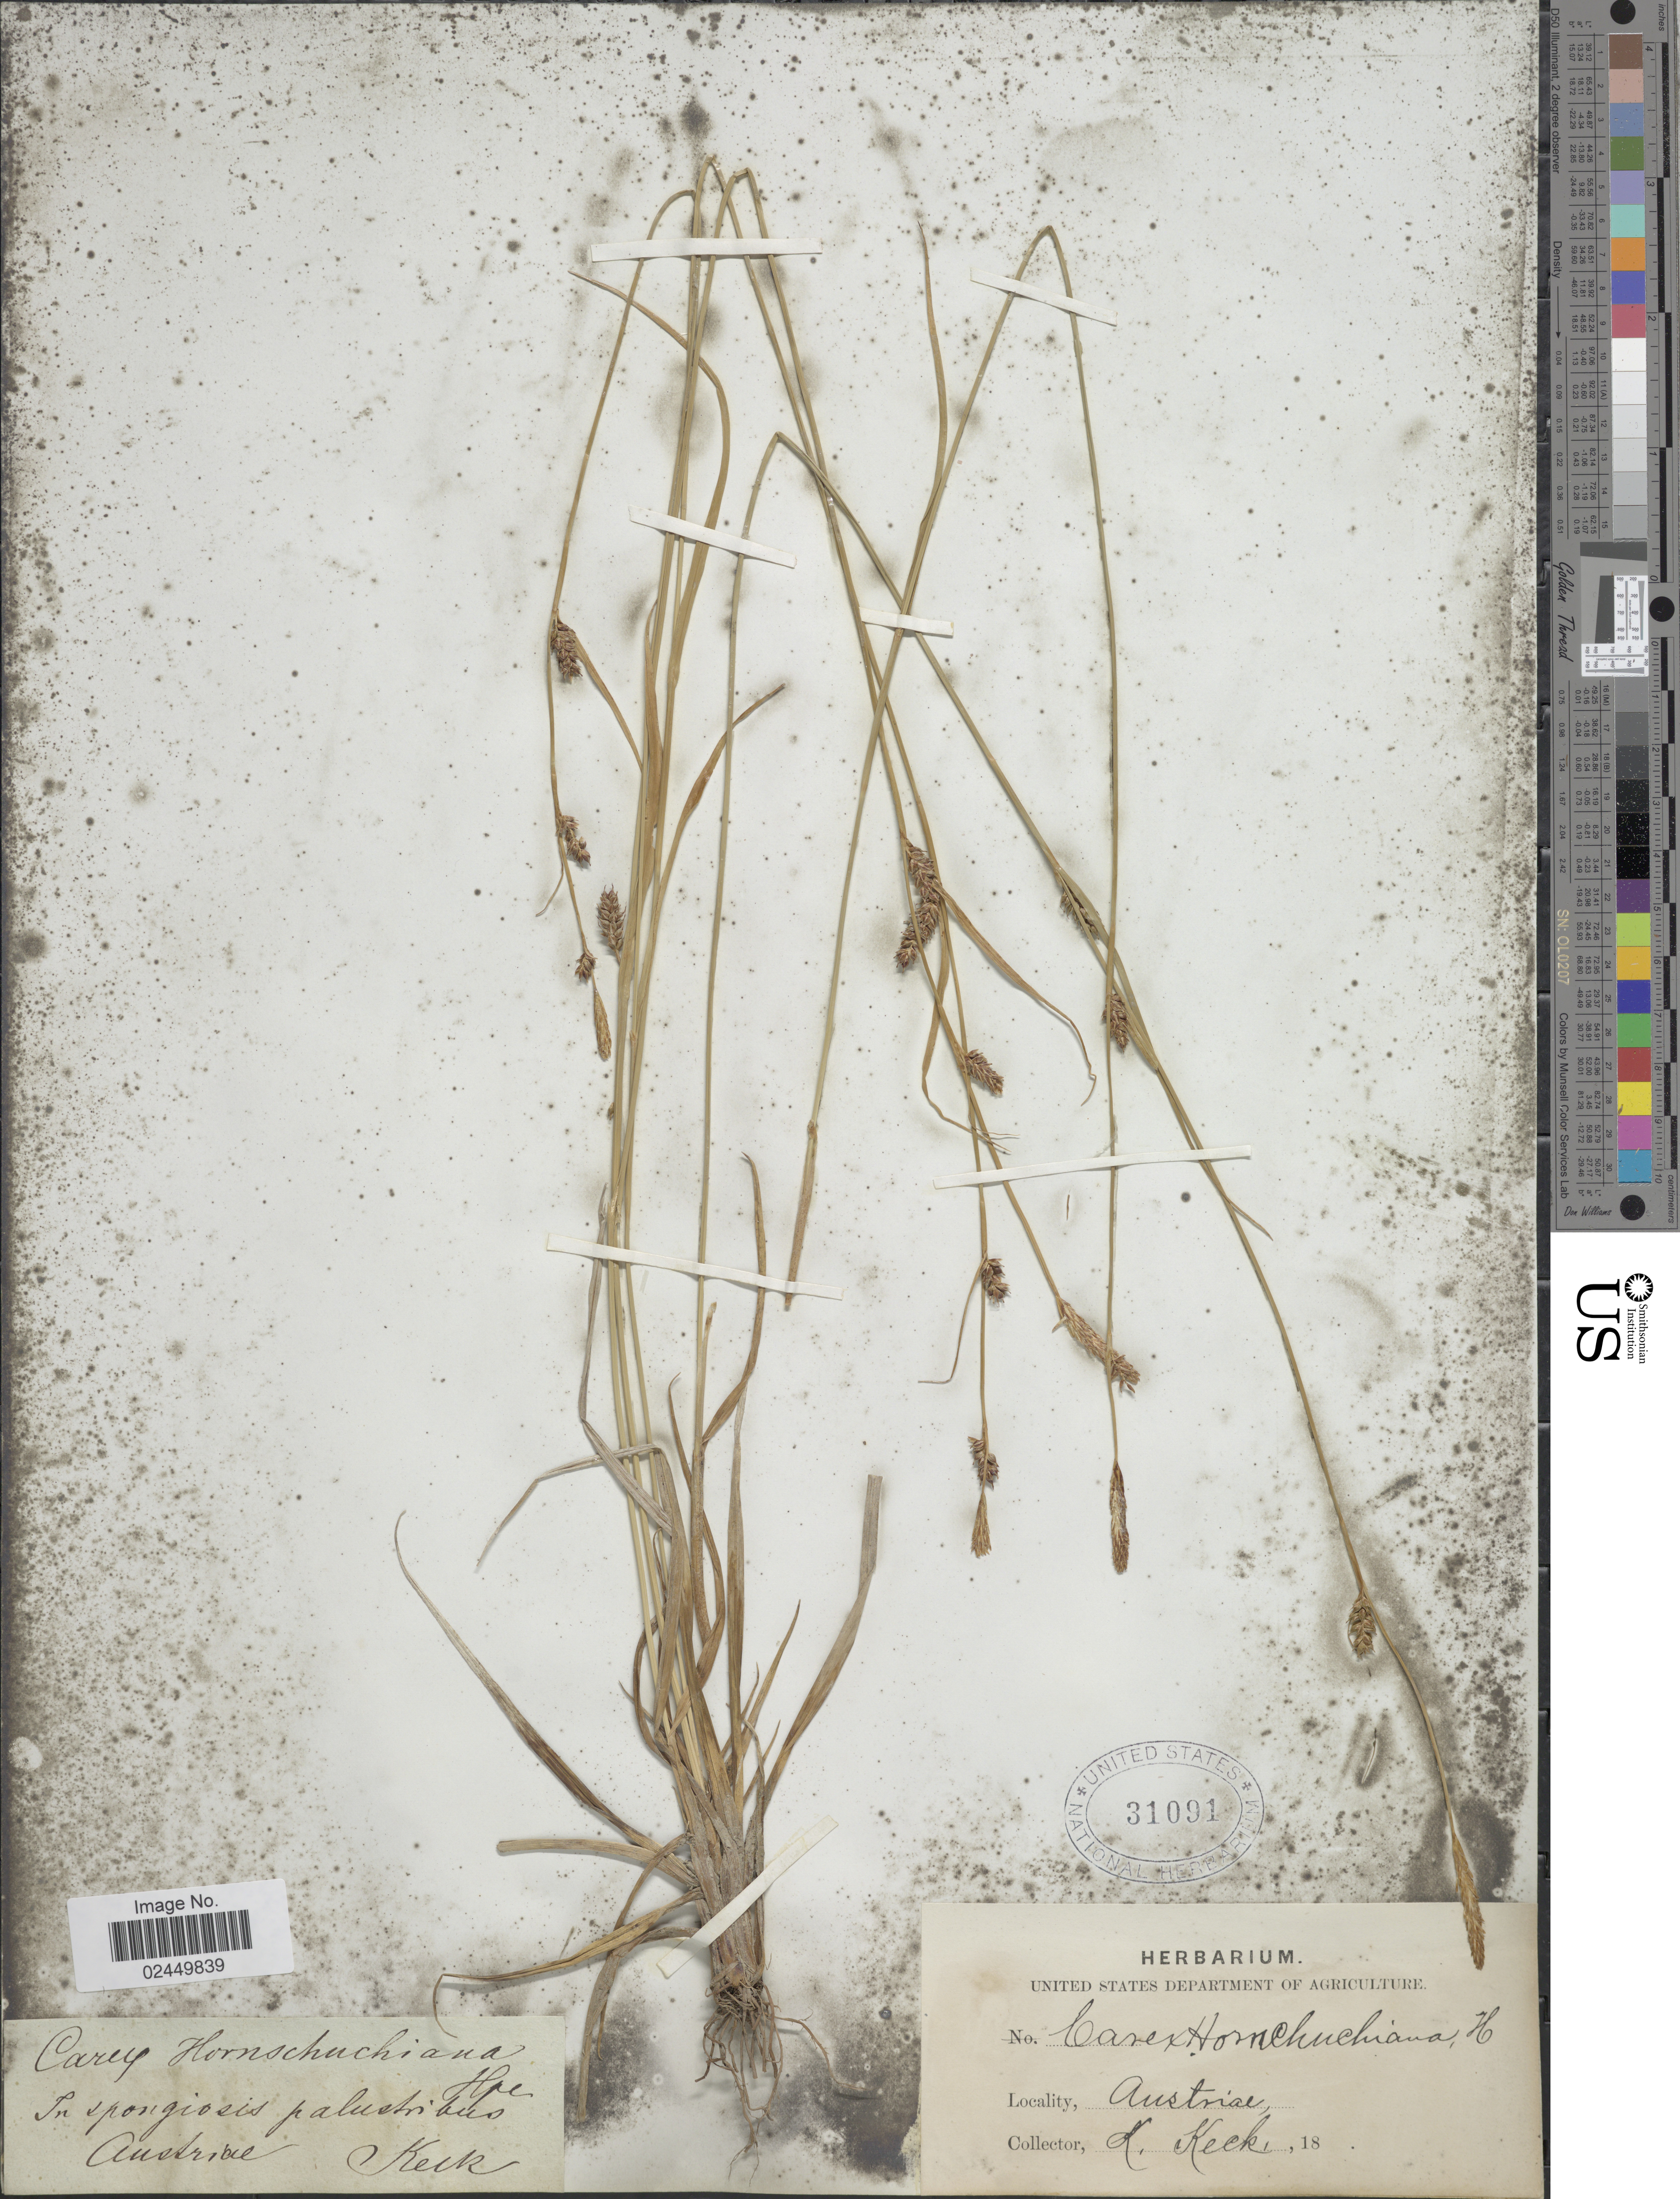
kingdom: Plantae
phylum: Tracheophyta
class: Liliopsida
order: Poales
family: Cyperaceae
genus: Carex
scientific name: Carex hostiana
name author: DC.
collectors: K. Keck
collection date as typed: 18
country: Austria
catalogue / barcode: US 31091